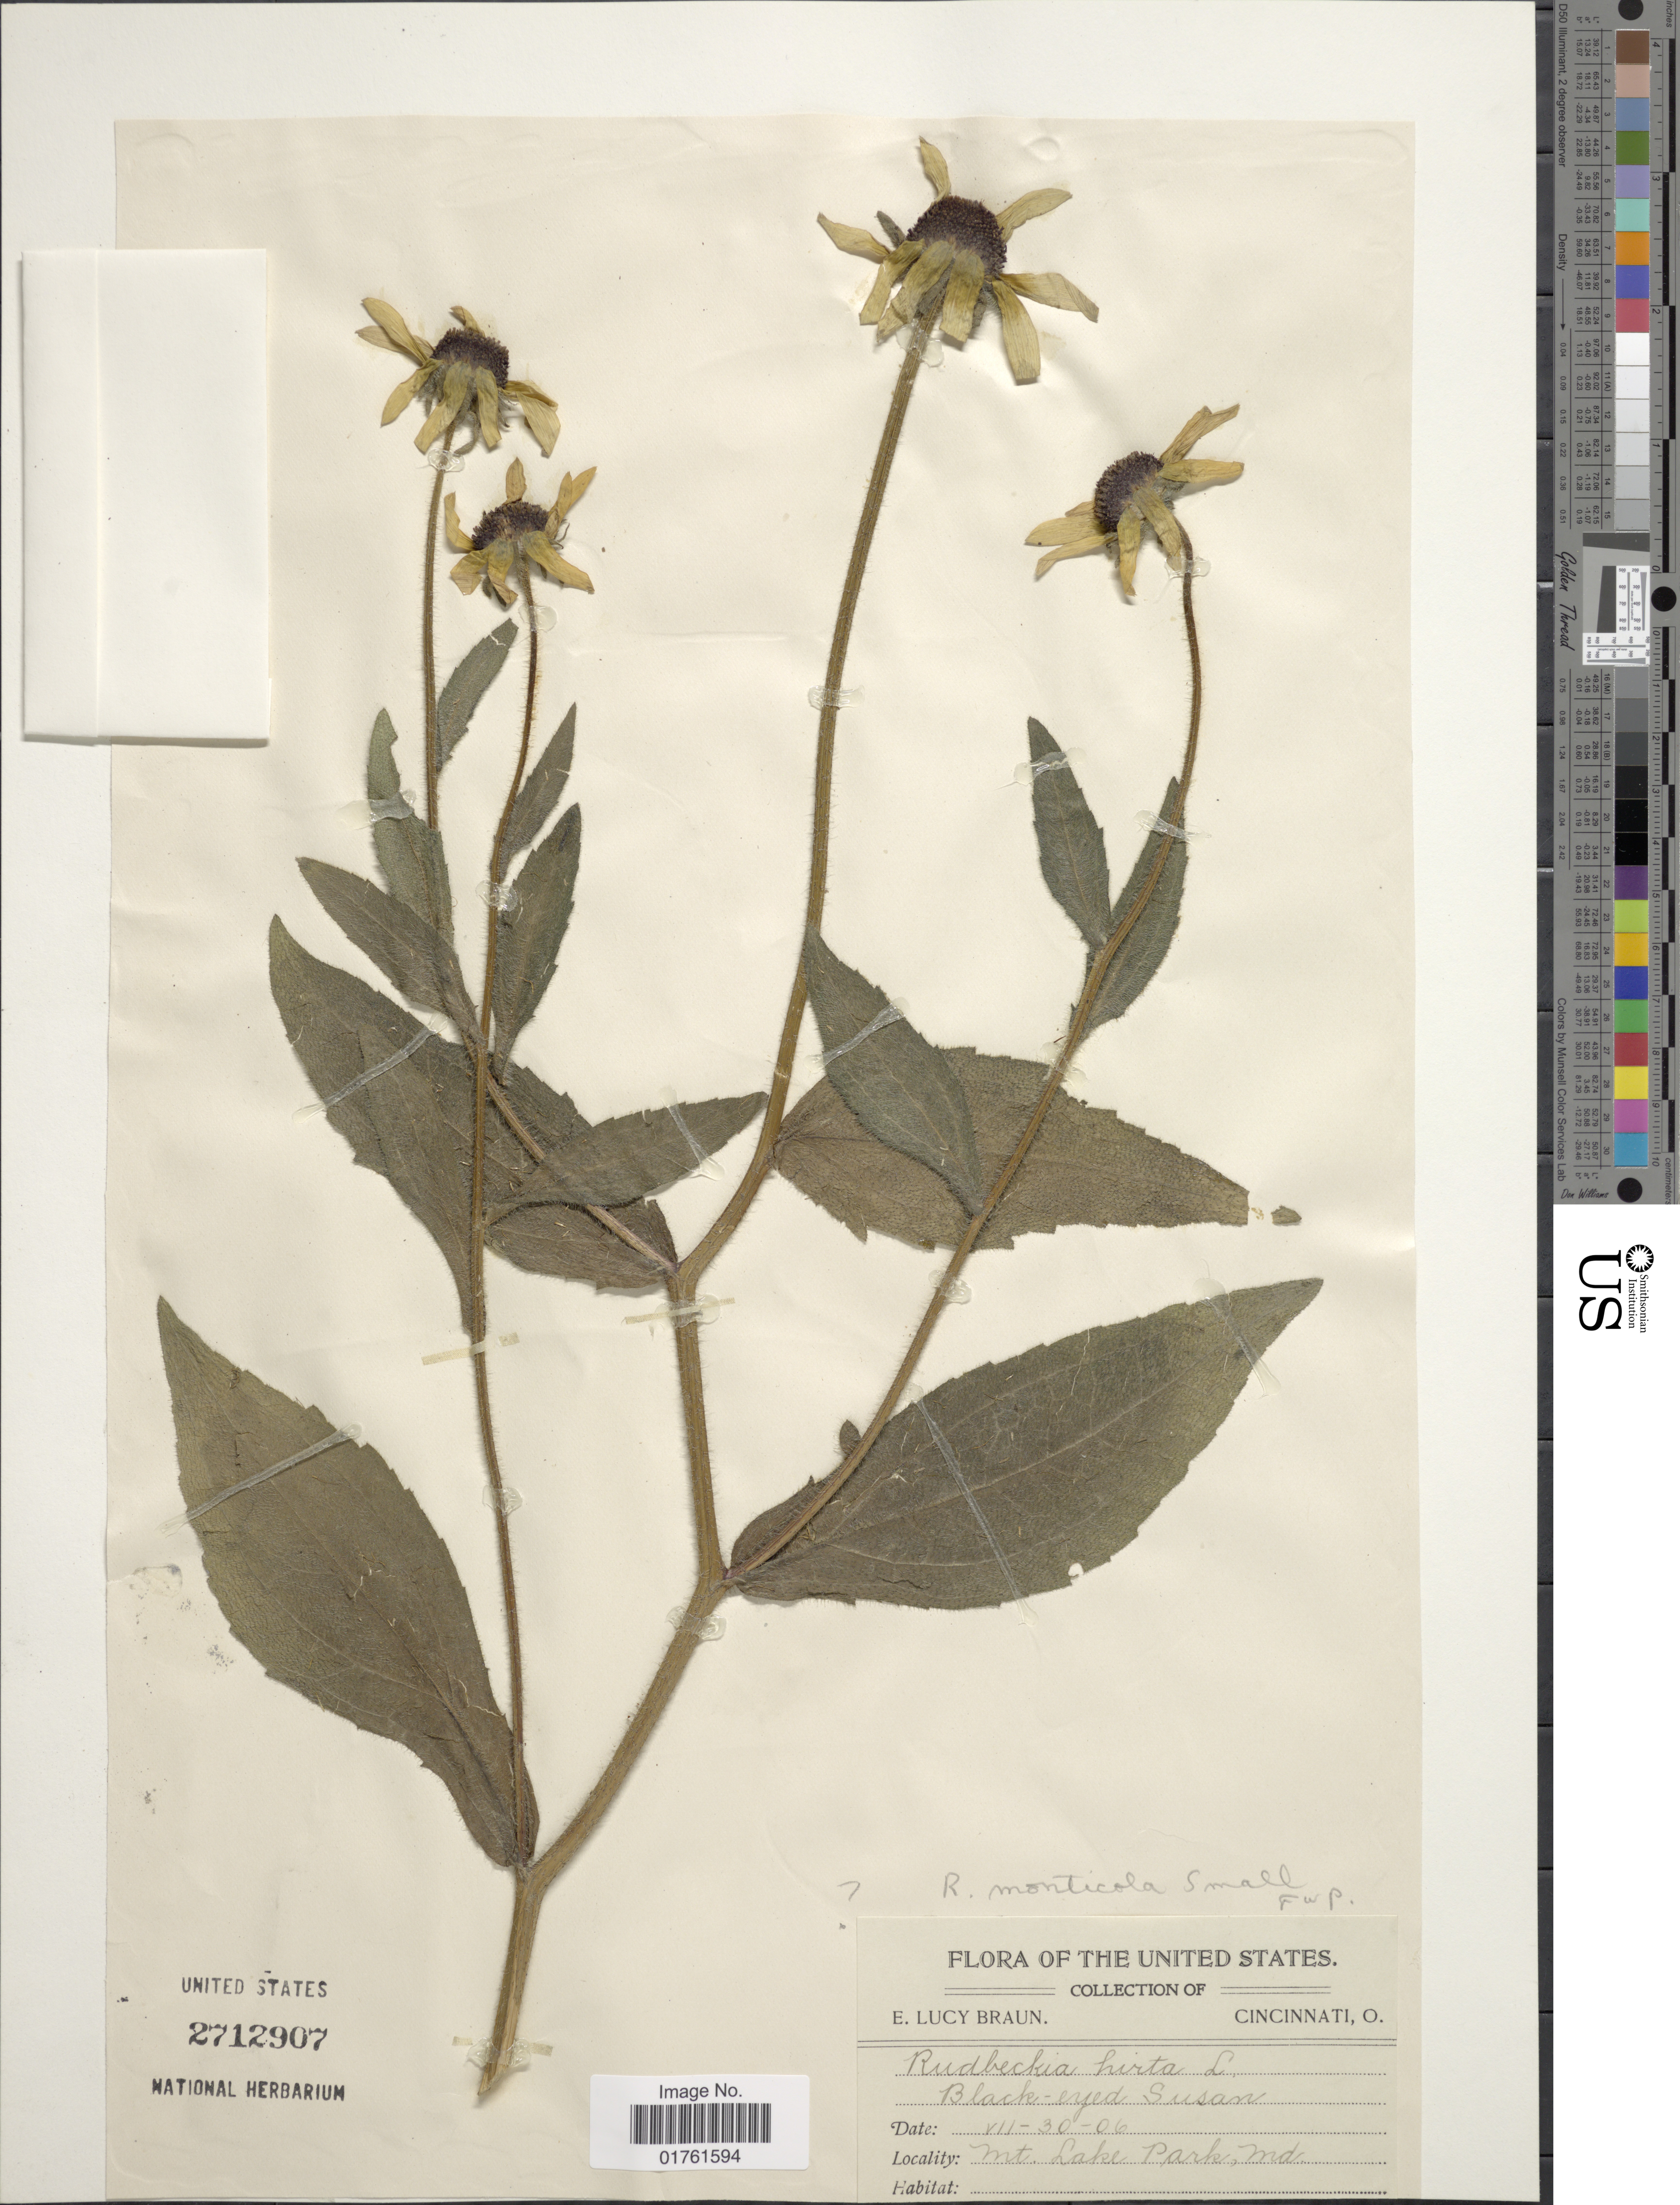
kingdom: Plantae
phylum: Tracheophyta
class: Magnoliopsida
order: Asterales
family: Asteraceae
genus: Rudbeckia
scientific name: Rudbeckia monticola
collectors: E. L. Braun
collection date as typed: Transcribed d/m/y: 30/7/6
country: United States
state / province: Maryland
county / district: Garrett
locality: Mt Lake Park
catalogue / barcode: US 2712907